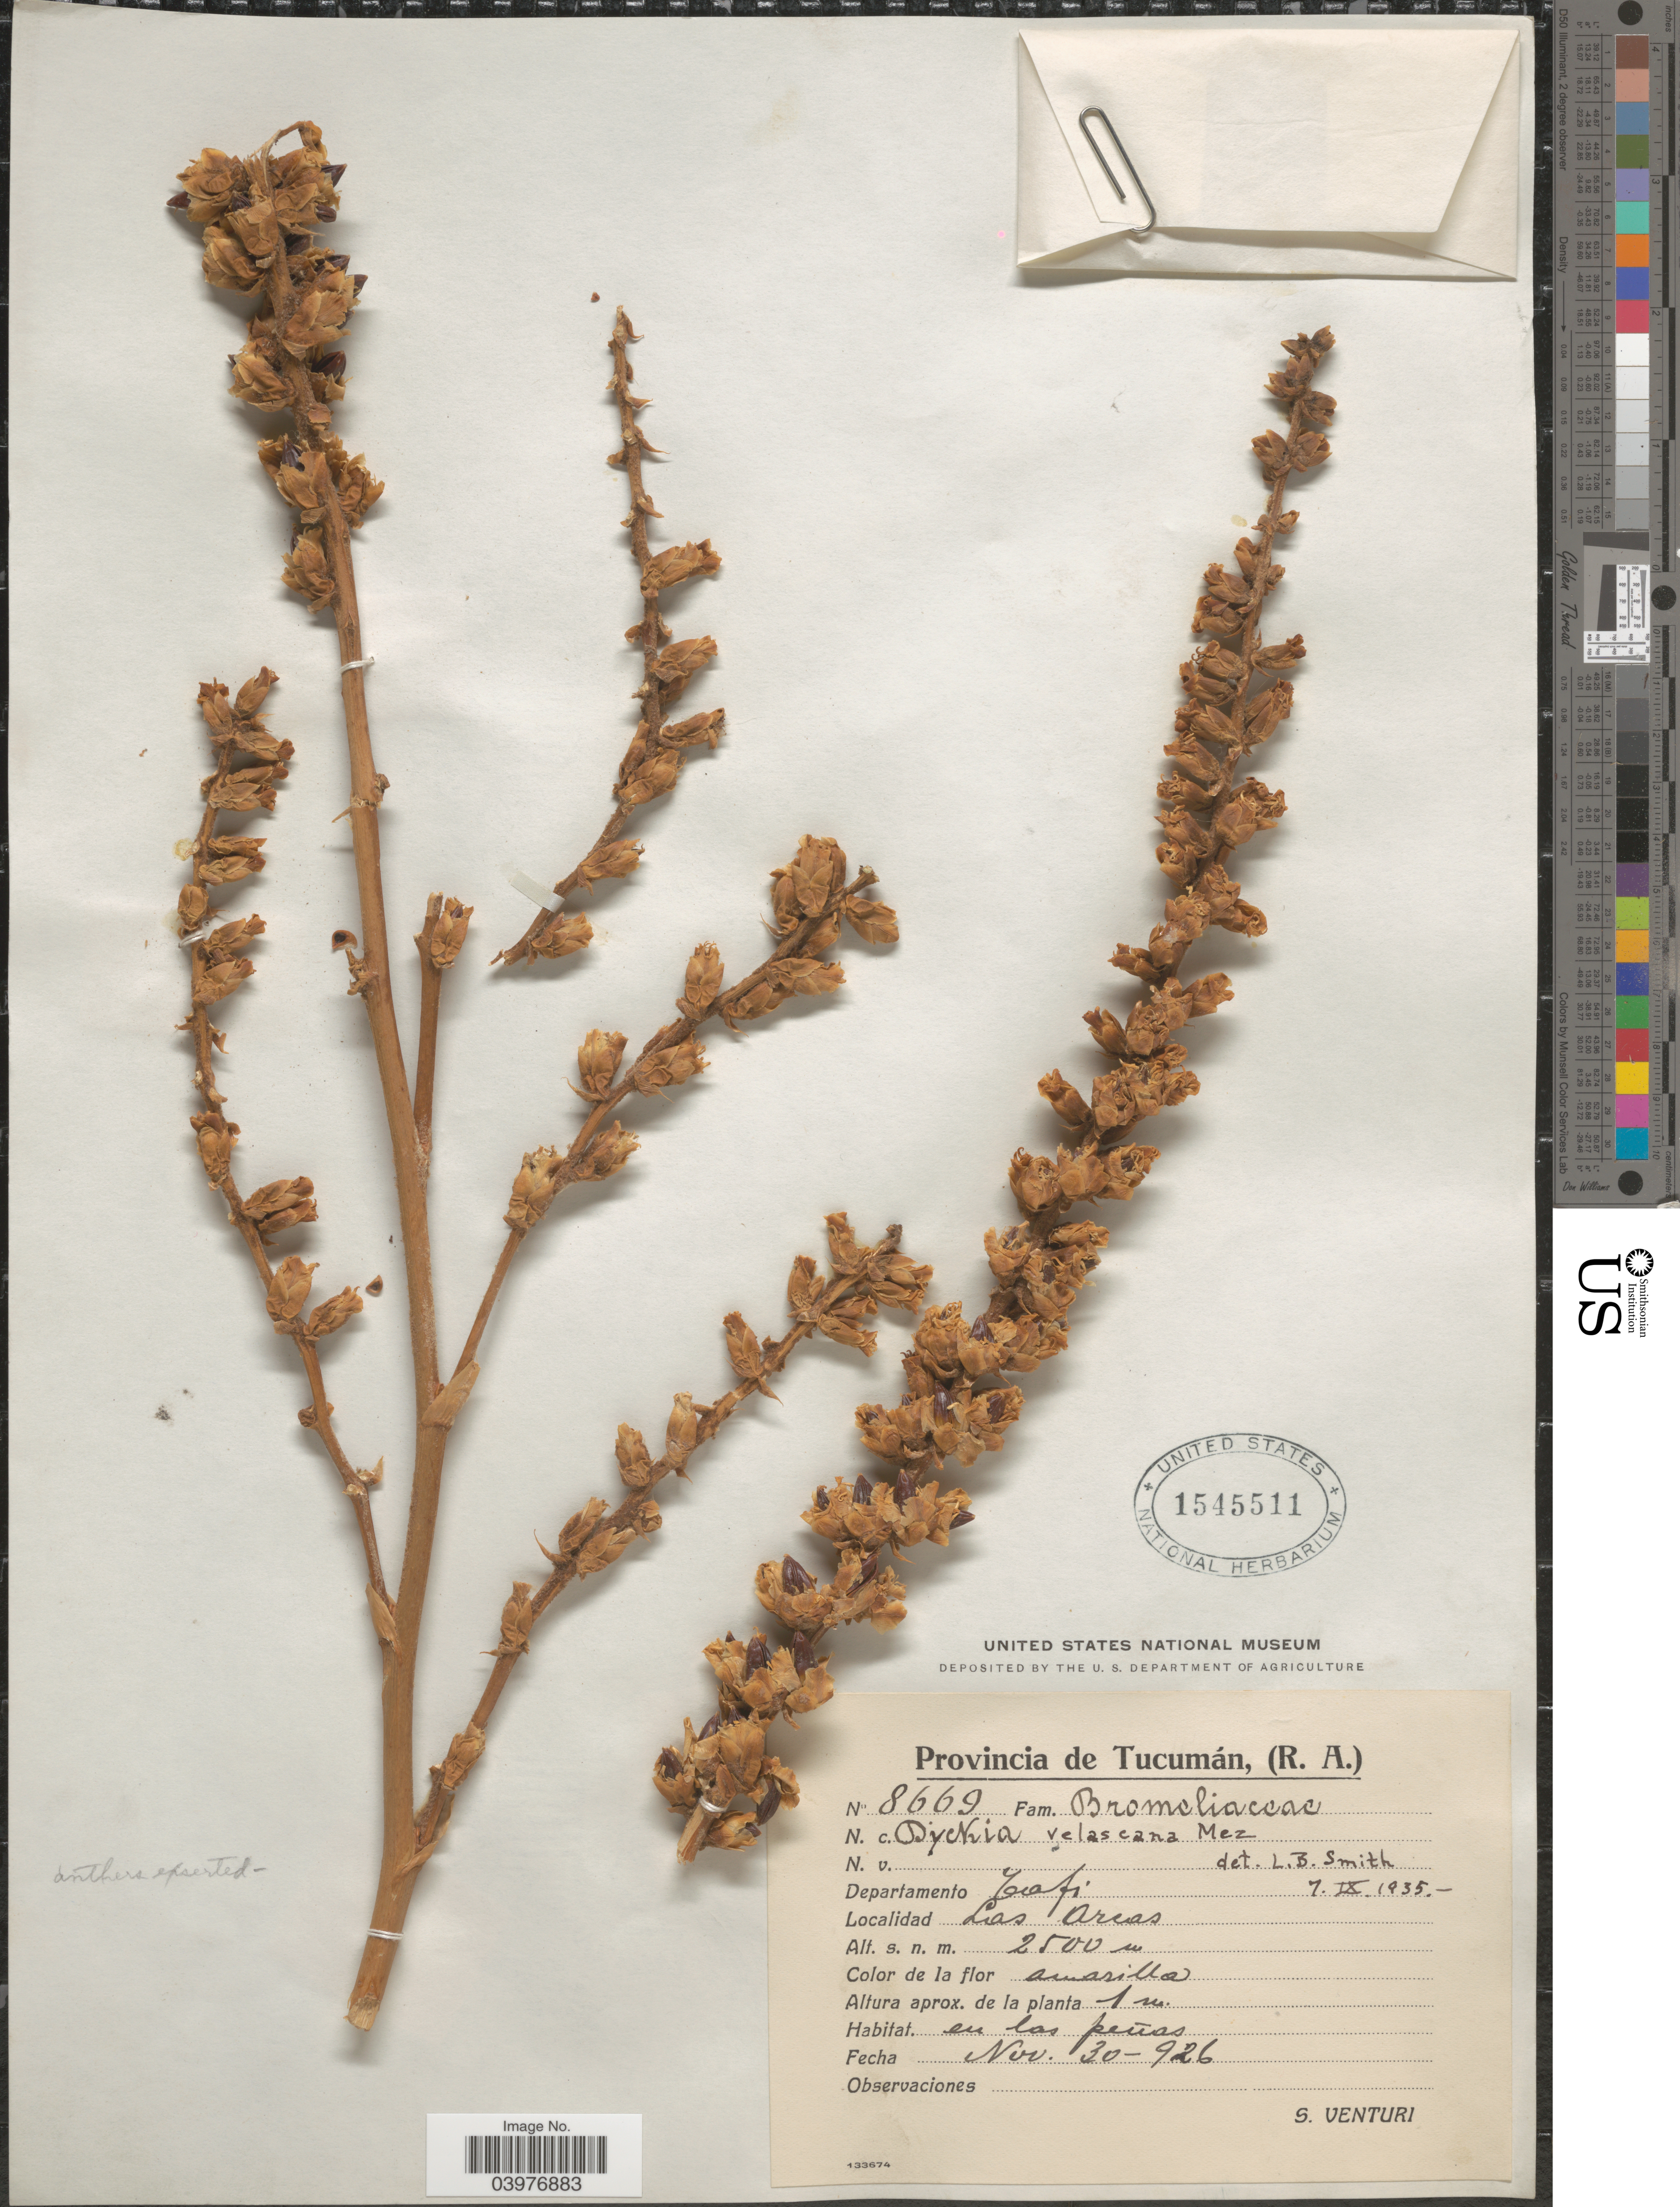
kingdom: Plantae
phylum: Tracheophyta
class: Liliopsida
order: Poales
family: Bromeliaceae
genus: Dyckia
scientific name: Dyckia velascana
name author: Mez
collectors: S. Venturi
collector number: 8669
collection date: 1926-11-30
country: Argentina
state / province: Tucuman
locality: Departamento Tafi. Los Arenas.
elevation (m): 2500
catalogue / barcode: US 1545511